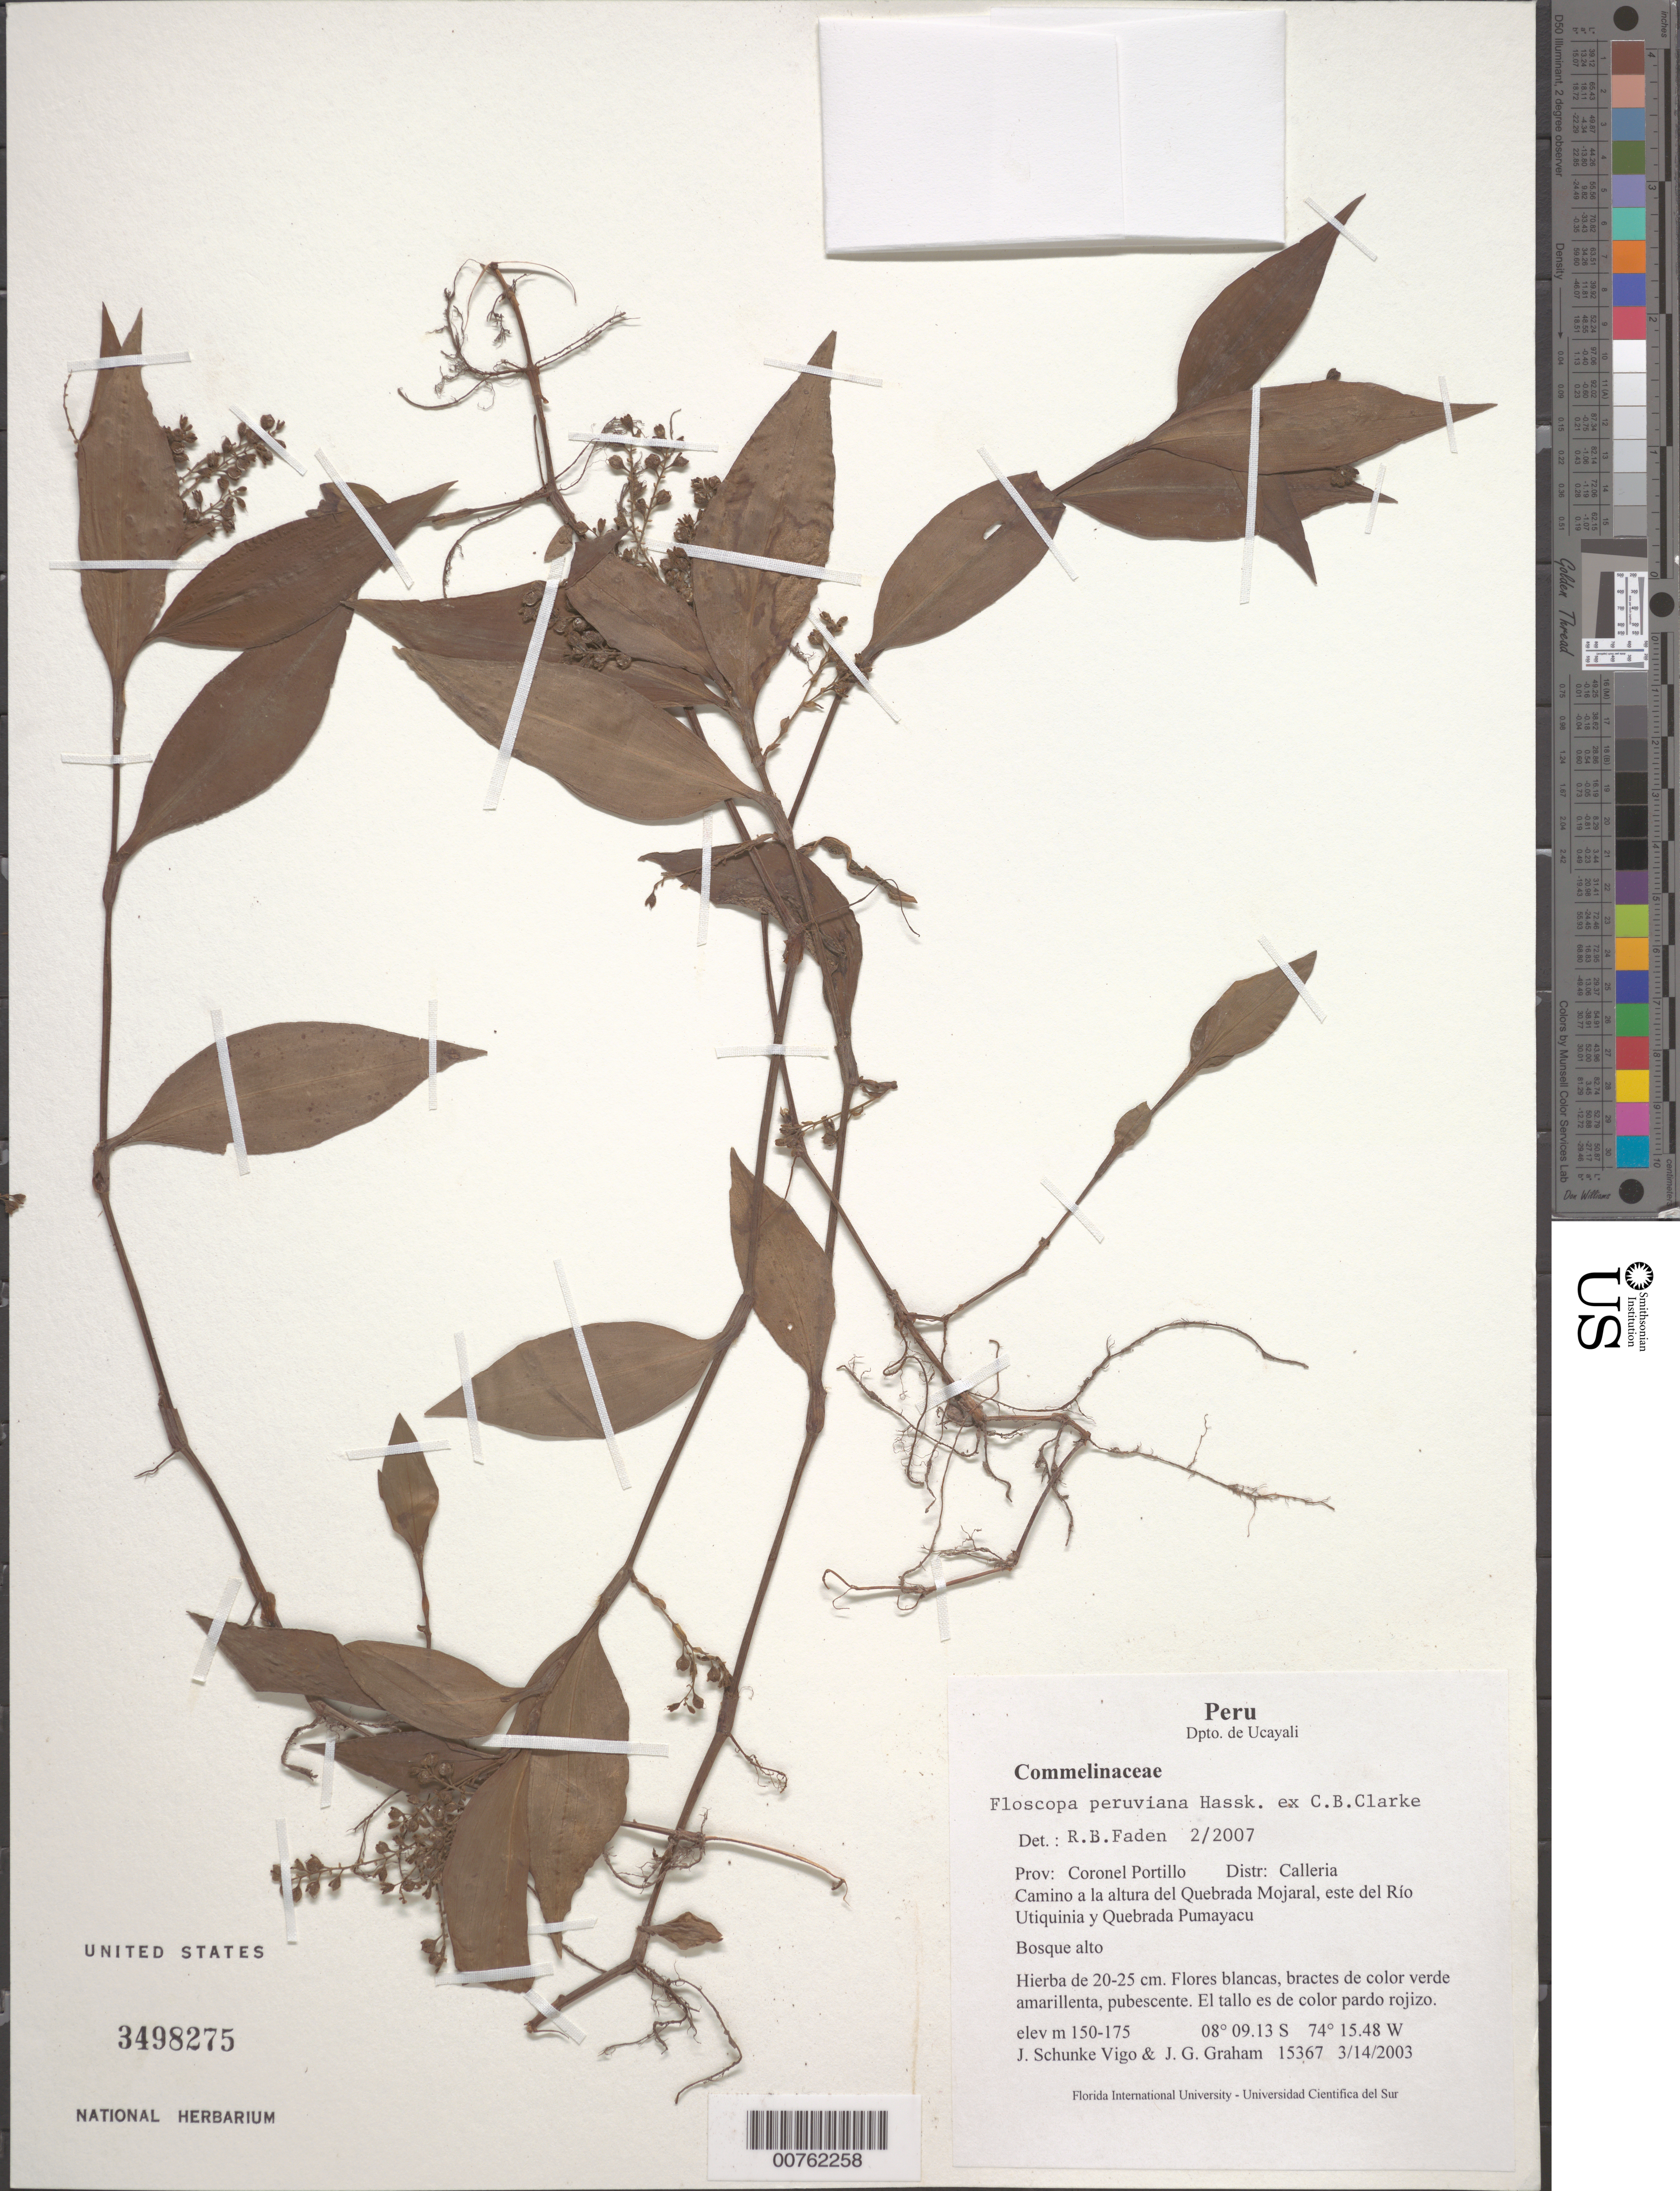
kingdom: Plantae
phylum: Tracheophyta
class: Liliopsida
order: Commelinales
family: Commelinaceae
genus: Floscopa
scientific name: Floscopa peruviana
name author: Hassk. ex C.B. Clarke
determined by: Faden, Robert B., (US), Smithsonian Institution - National Museum of Natural History (UNITED STATES)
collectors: J. Schunke Vigo & J. Graham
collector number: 15367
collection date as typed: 14 Mar 2003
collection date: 2003-03-14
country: Peru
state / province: Ucayali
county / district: Coronel Portillo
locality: Dpto. de Ucayali. Camino a la altura del Quebrada Mojaral, este del Rio Utiquinia y Quebrada Pumayacu.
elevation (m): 150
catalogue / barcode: US 3498275